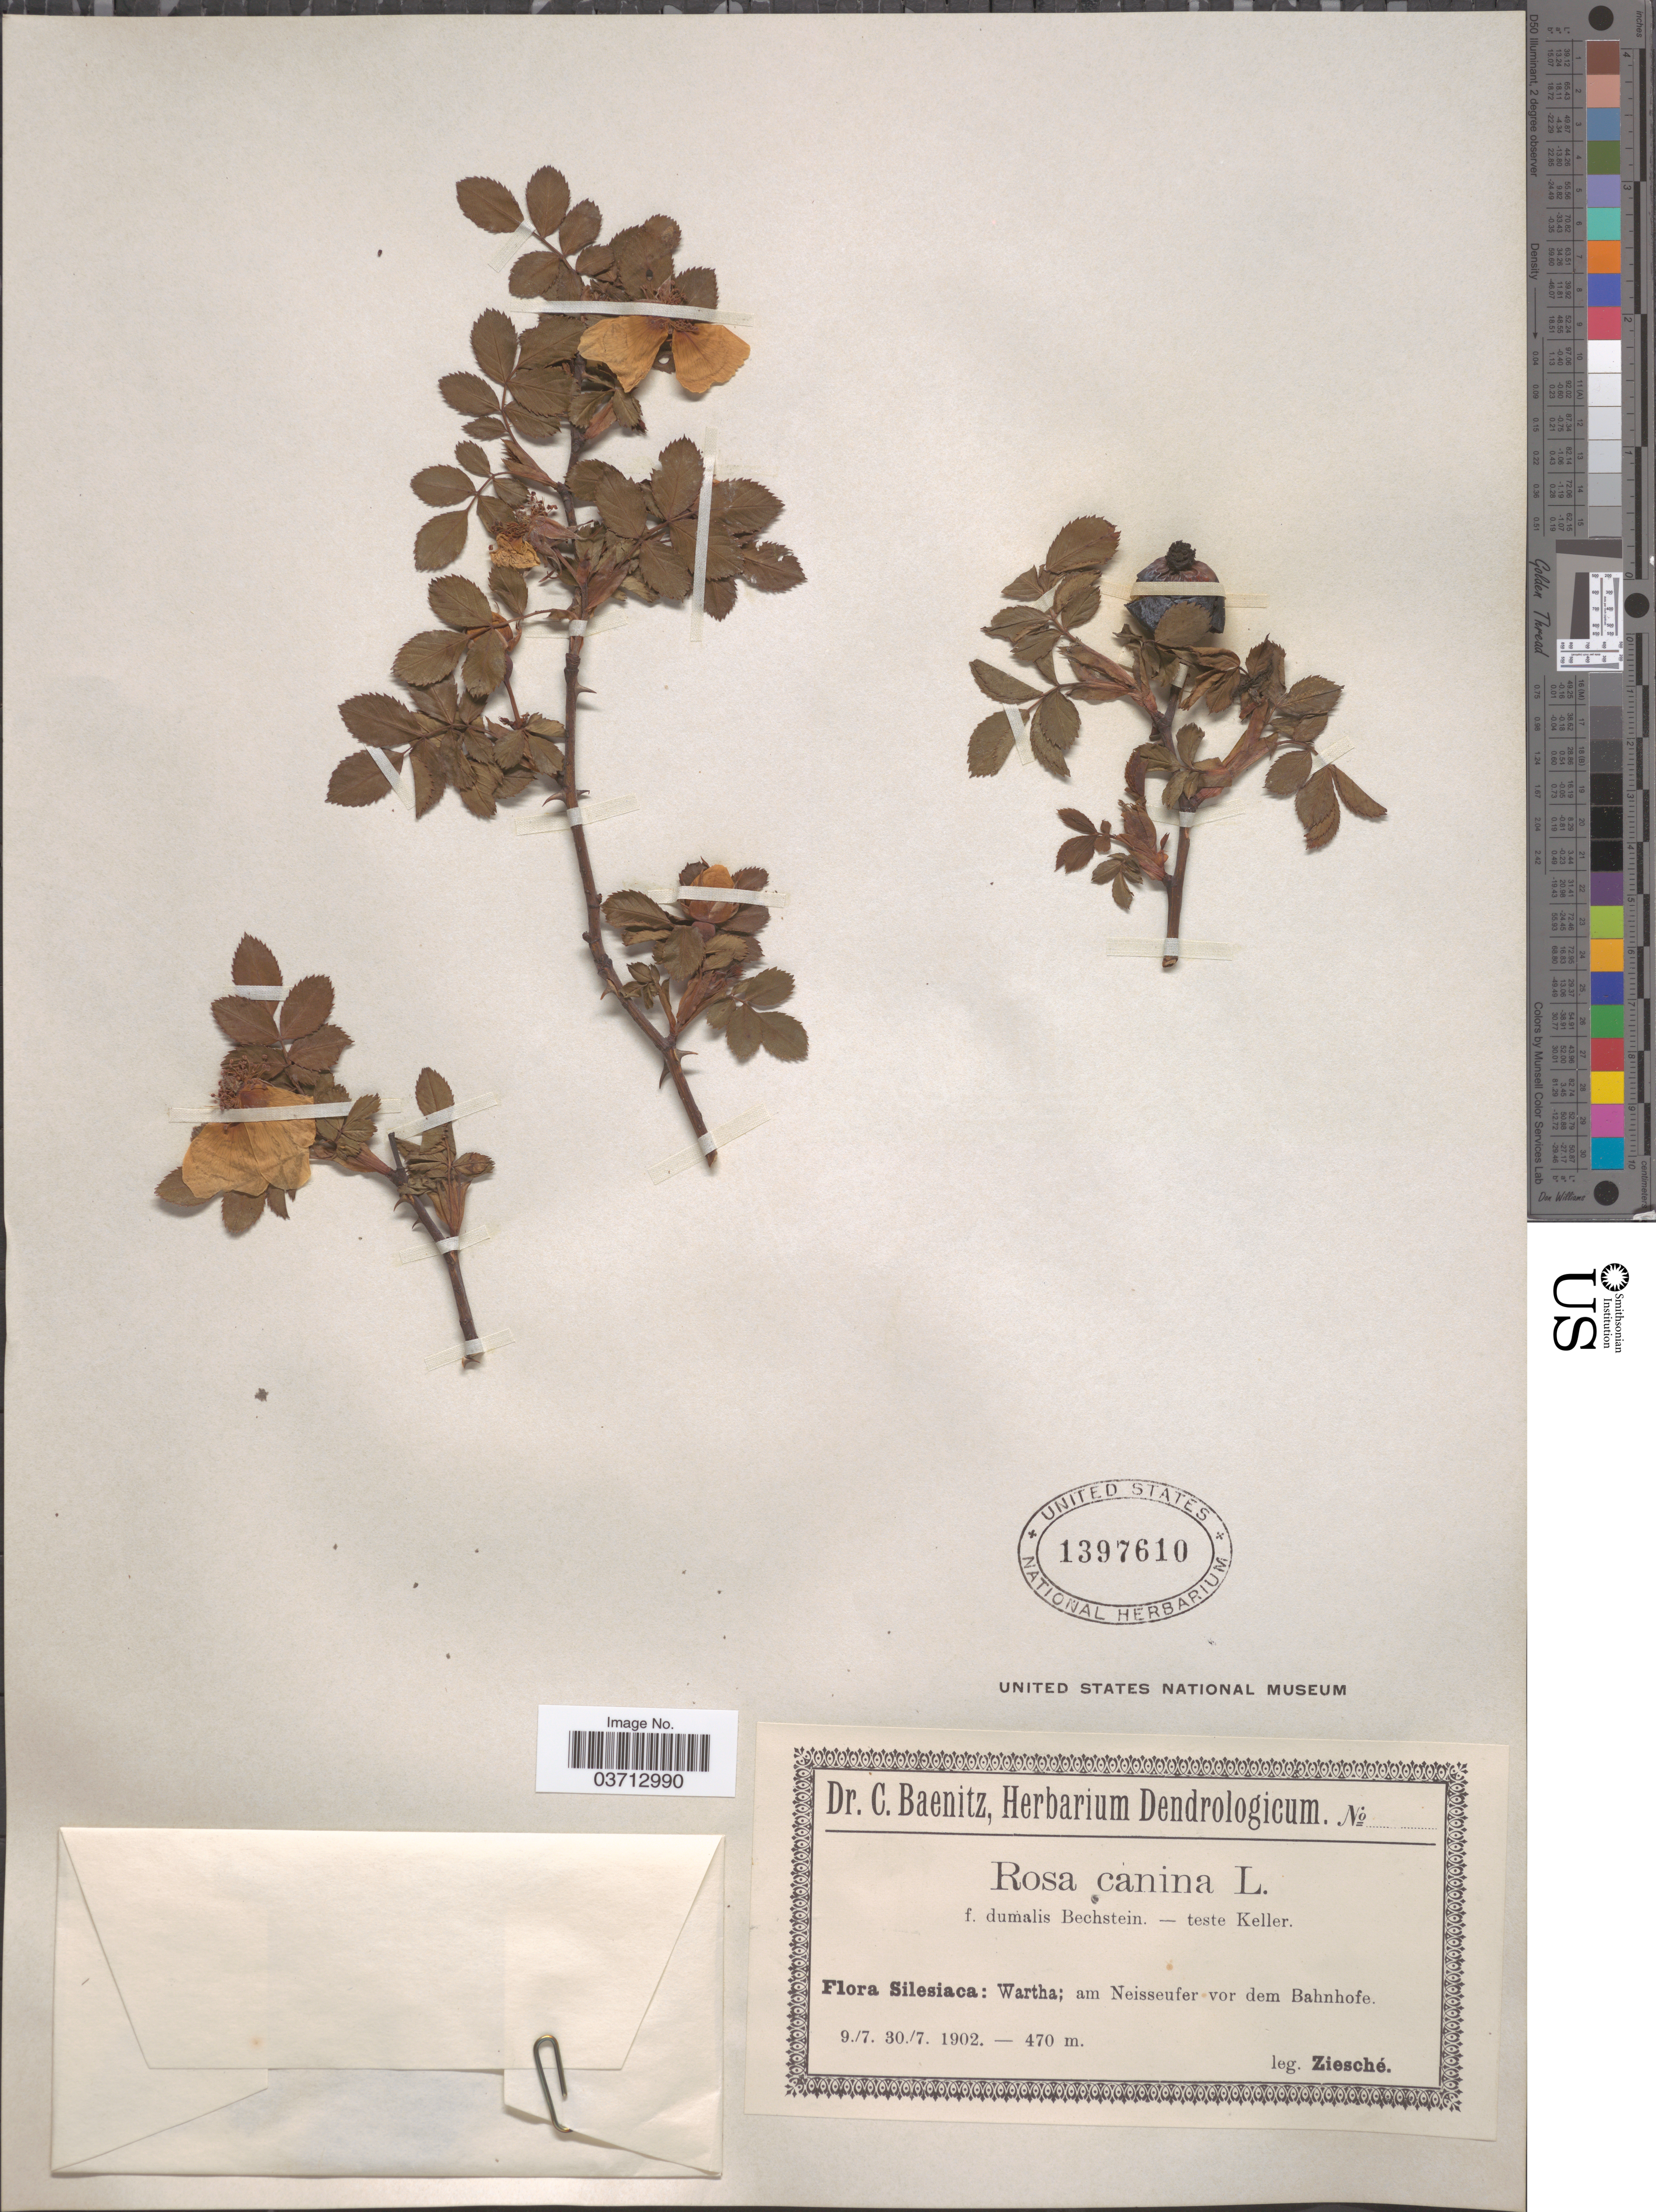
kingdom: Plantae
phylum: Tracheophyta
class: Magnoliopsida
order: Rosales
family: Rosaceae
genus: Rosa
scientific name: Rosa canina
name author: L.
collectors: Ziesché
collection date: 1902-07-09/1902-07-30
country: Poland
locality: Silesiaca: Wartha; am Neisseufer vor dem Bahnhofe.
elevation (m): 470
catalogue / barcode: US 1397610